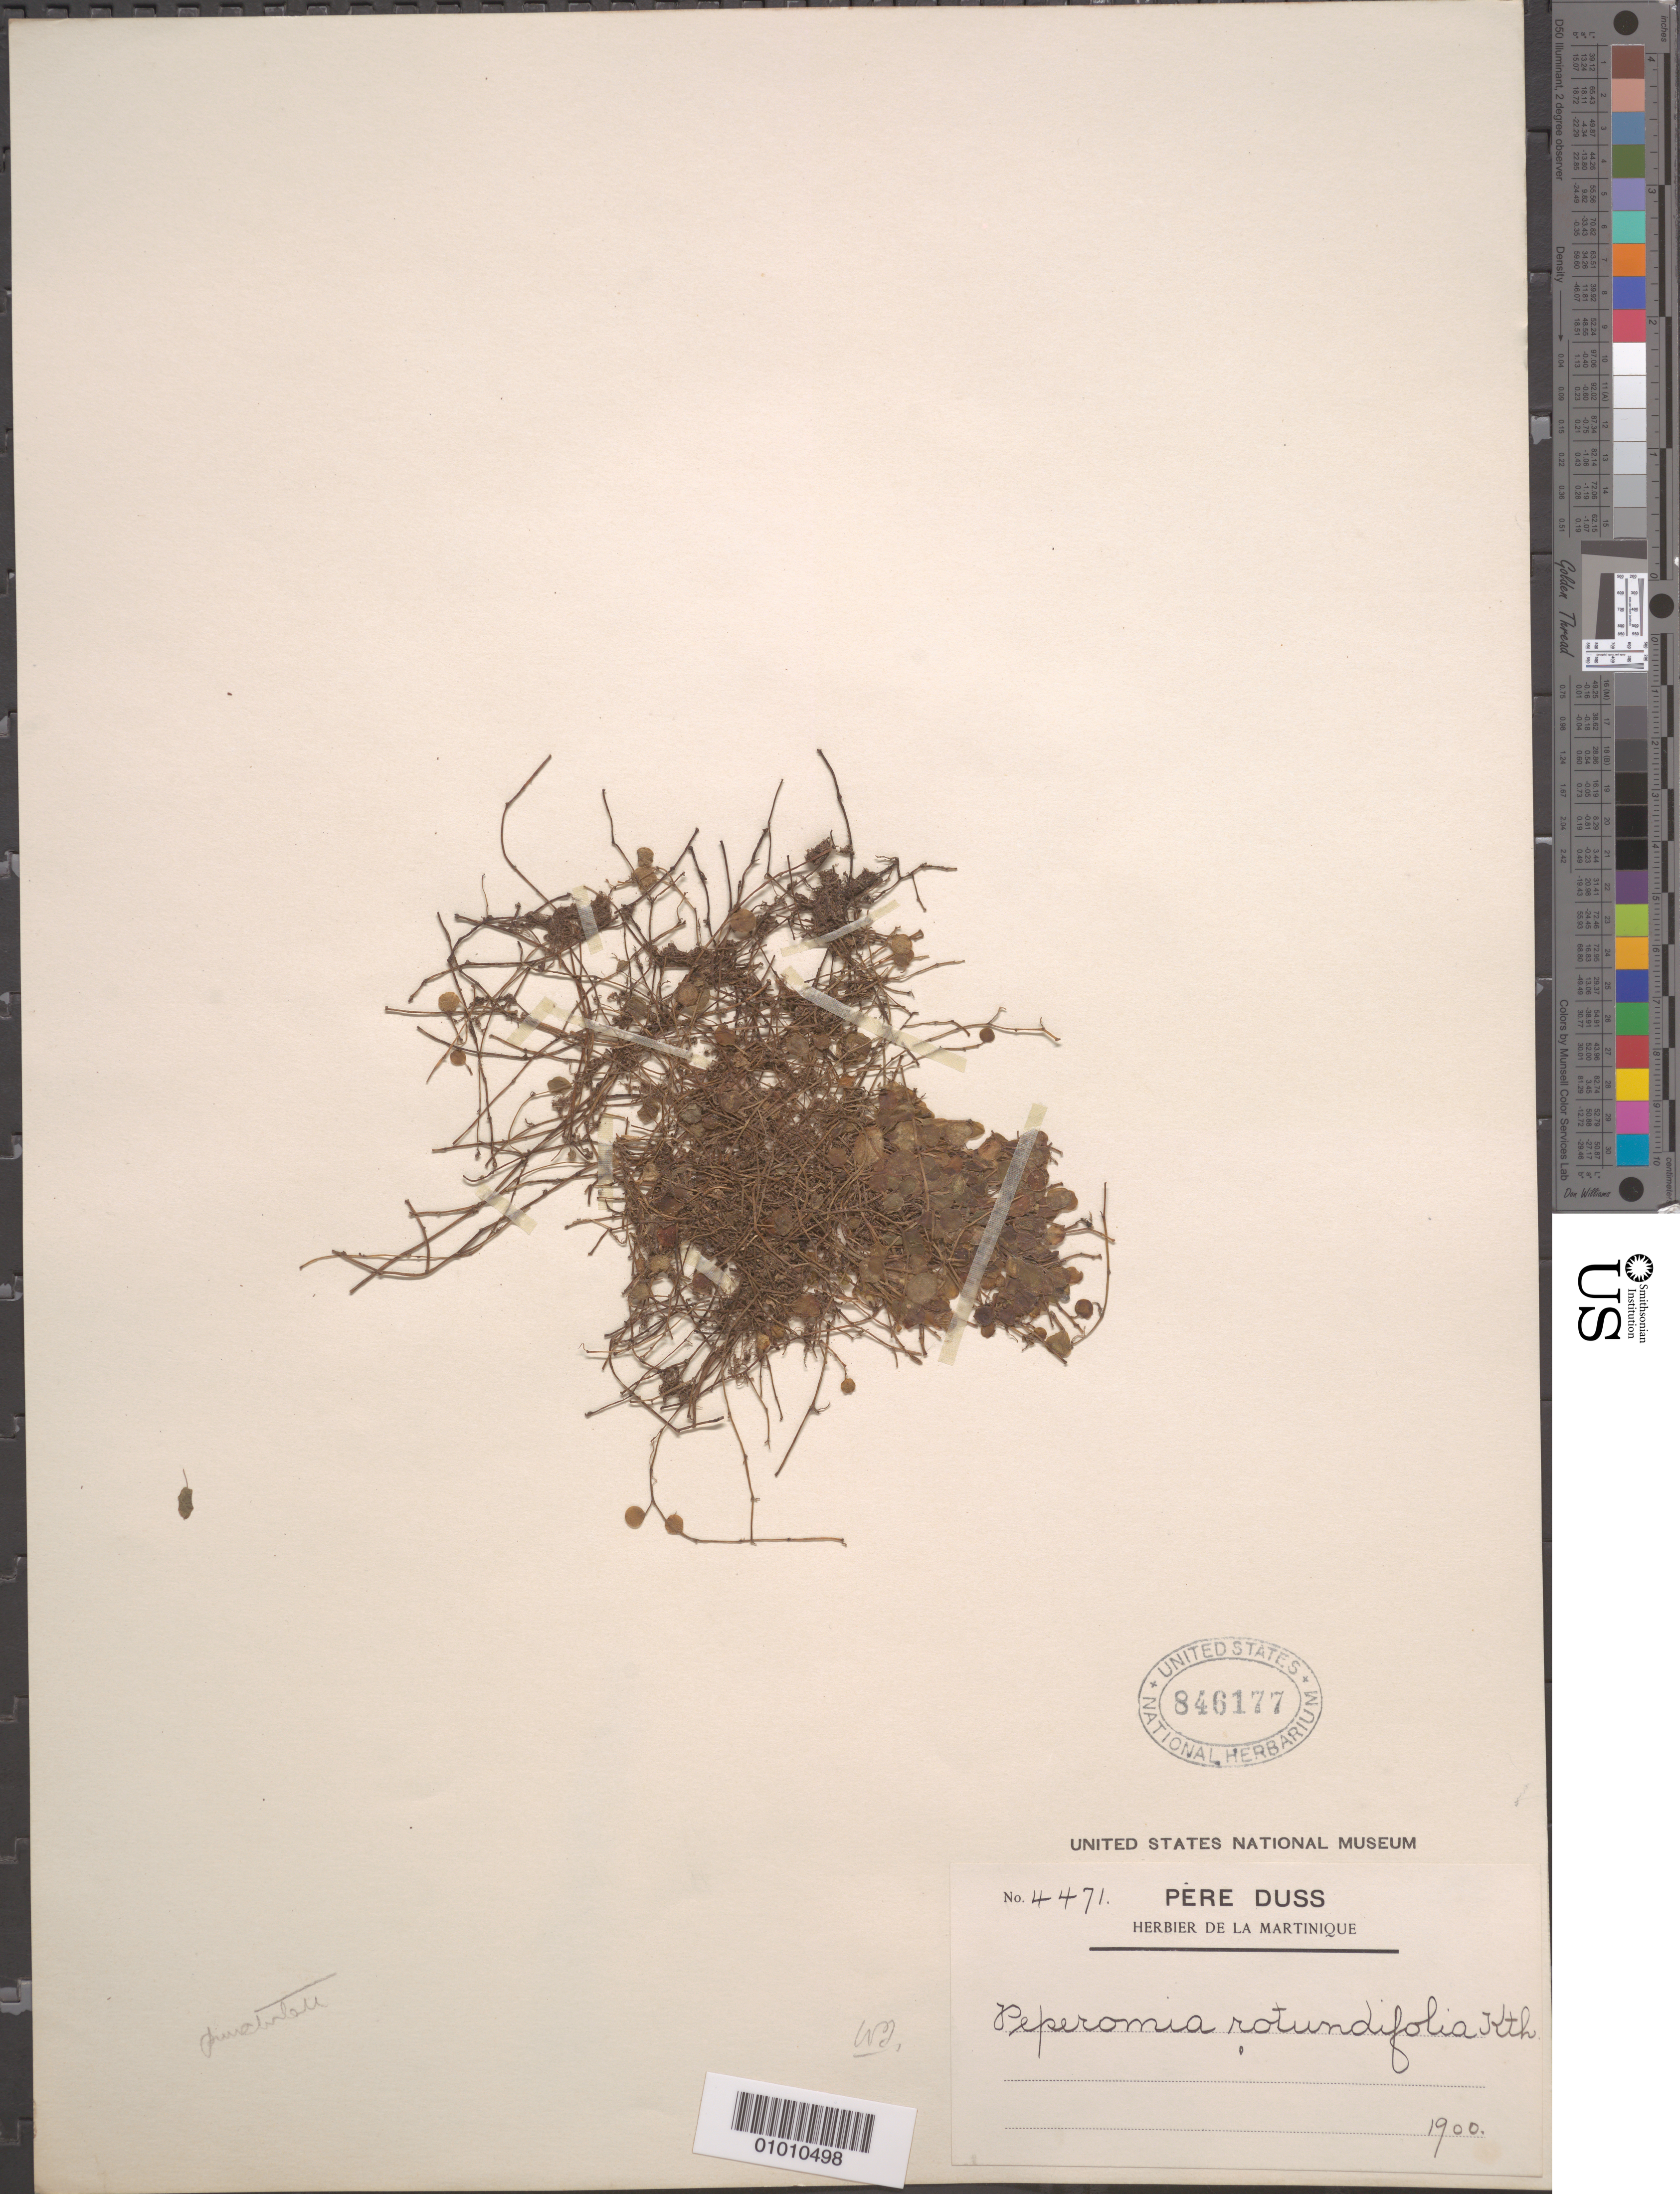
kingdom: Plantae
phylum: Tracheophyta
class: Magnoliopsida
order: Piperales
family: Piperaceae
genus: Peperomia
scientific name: Peperomia rotundifolia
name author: (L.) Kunth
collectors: Père Duss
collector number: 4471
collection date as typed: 1900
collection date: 1900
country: Martinique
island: Martinique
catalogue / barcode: US 846177